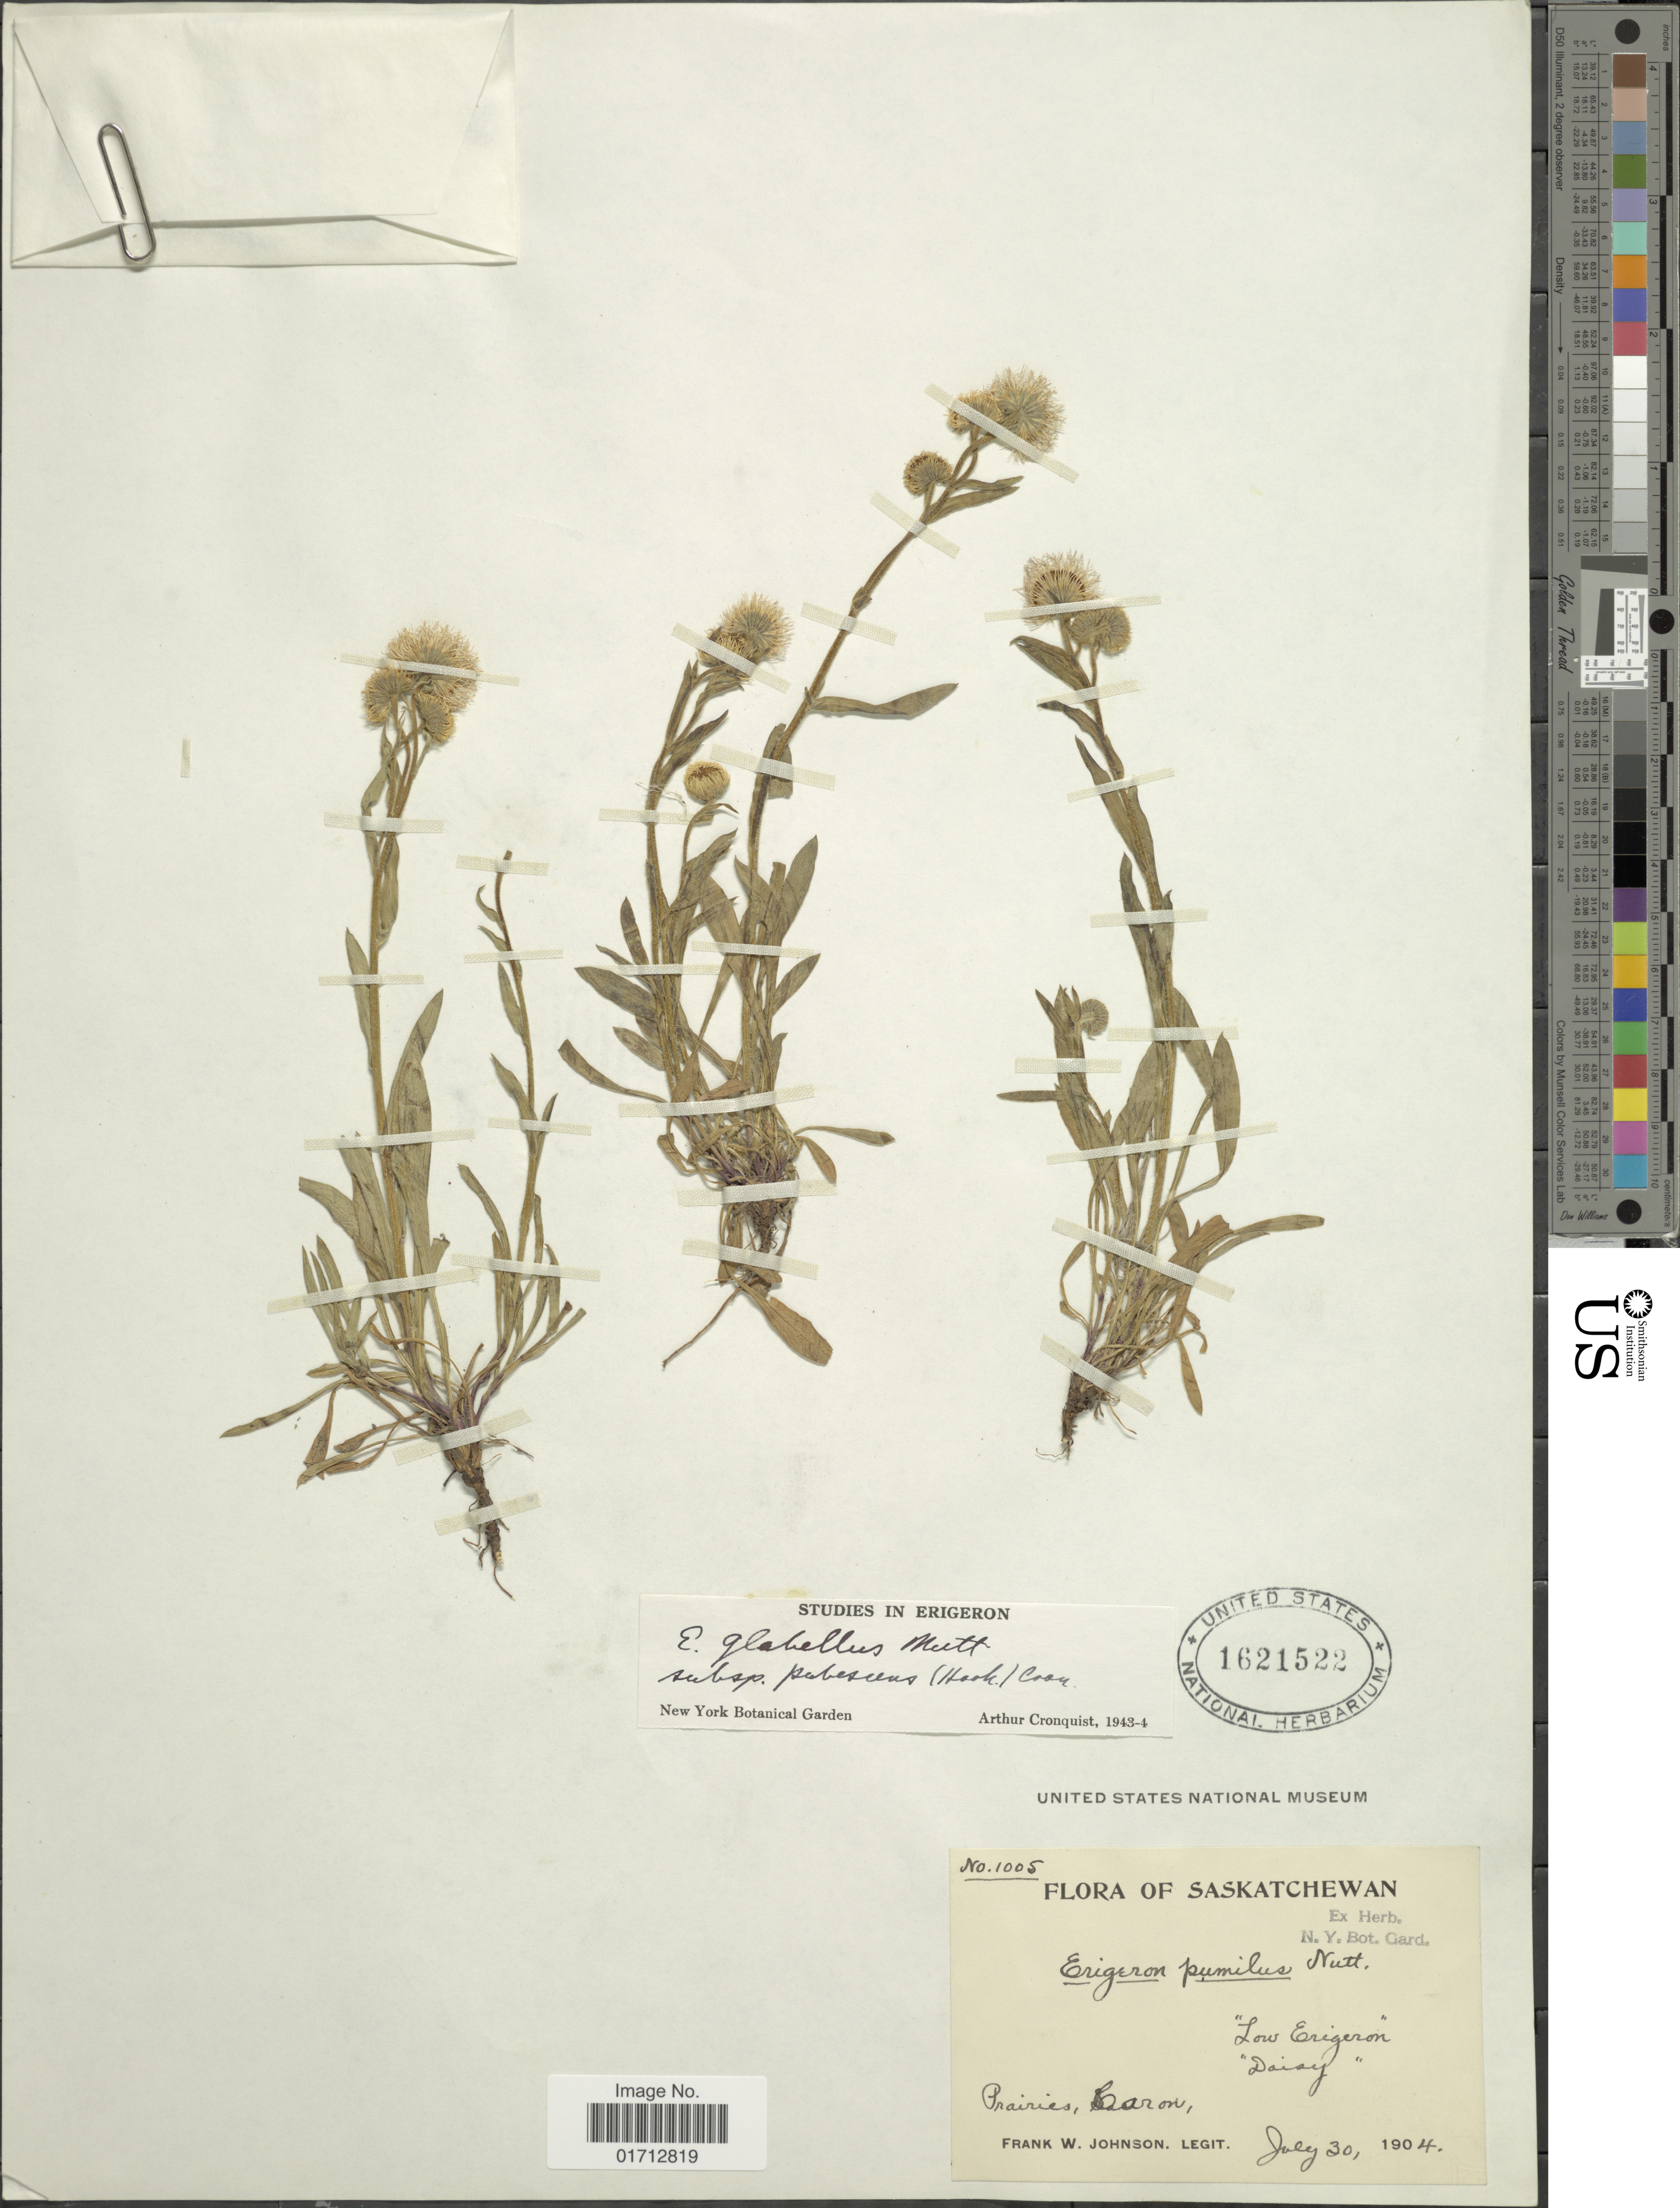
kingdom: Plantae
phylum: Tracheophyta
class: Magnoliopsida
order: Asterales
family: Asteraceae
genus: Erigeron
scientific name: Erigeron glabellus subsp. pubescens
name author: (Hook.) Cronq.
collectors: F. W. Johnson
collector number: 1005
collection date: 1904-07-30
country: Canada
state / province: Saskatchewan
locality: Prairies, Baron.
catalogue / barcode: US 1621522